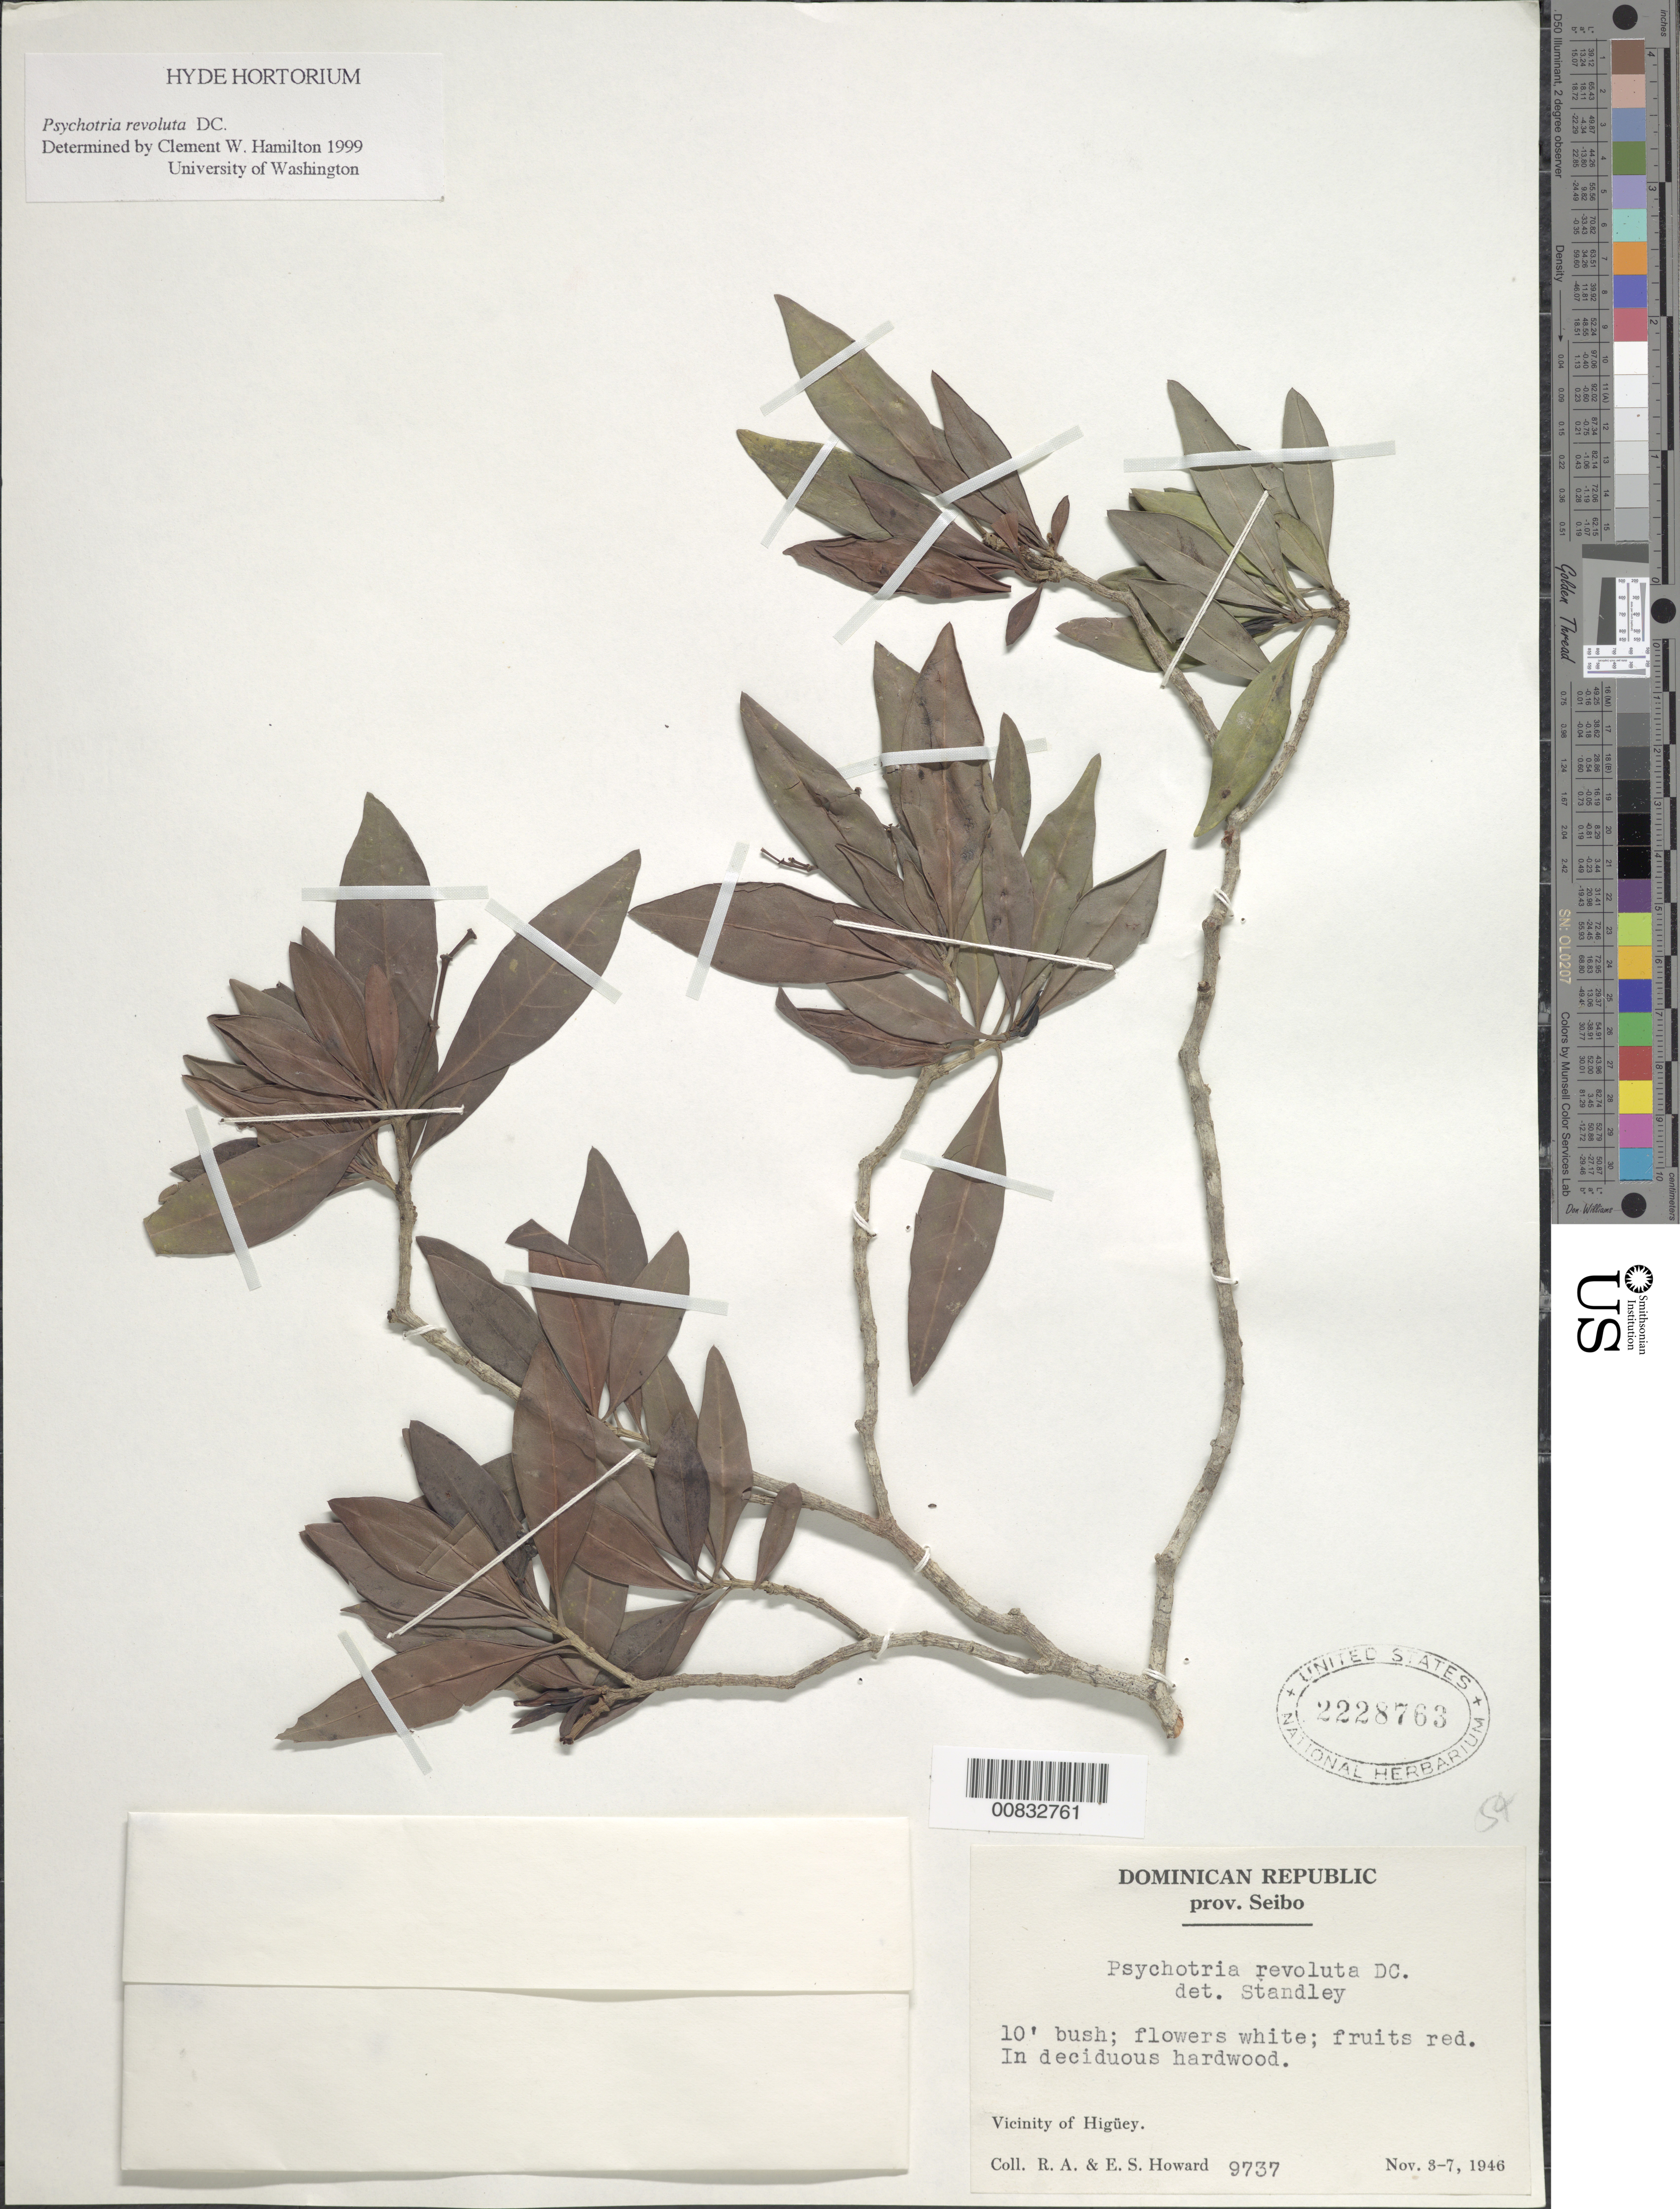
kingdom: Plantae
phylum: Tracheophyta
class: Magnoliopsida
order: Gentianales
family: Rubiaceae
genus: Psychotria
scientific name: Psychotria revoluta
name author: DC.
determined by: Hamilton, C. W.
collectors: R. A. Howard & E. S. Howard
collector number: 9737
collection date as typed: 03 Nov 1946 to 07 Nov 1946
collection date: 1946-11-03/1946-11-07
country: Dominican Republic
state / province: El Seibo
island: Hispaniola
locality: Vicinity of Higüey.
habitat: Deciduous harwood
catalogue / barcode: US 2228763